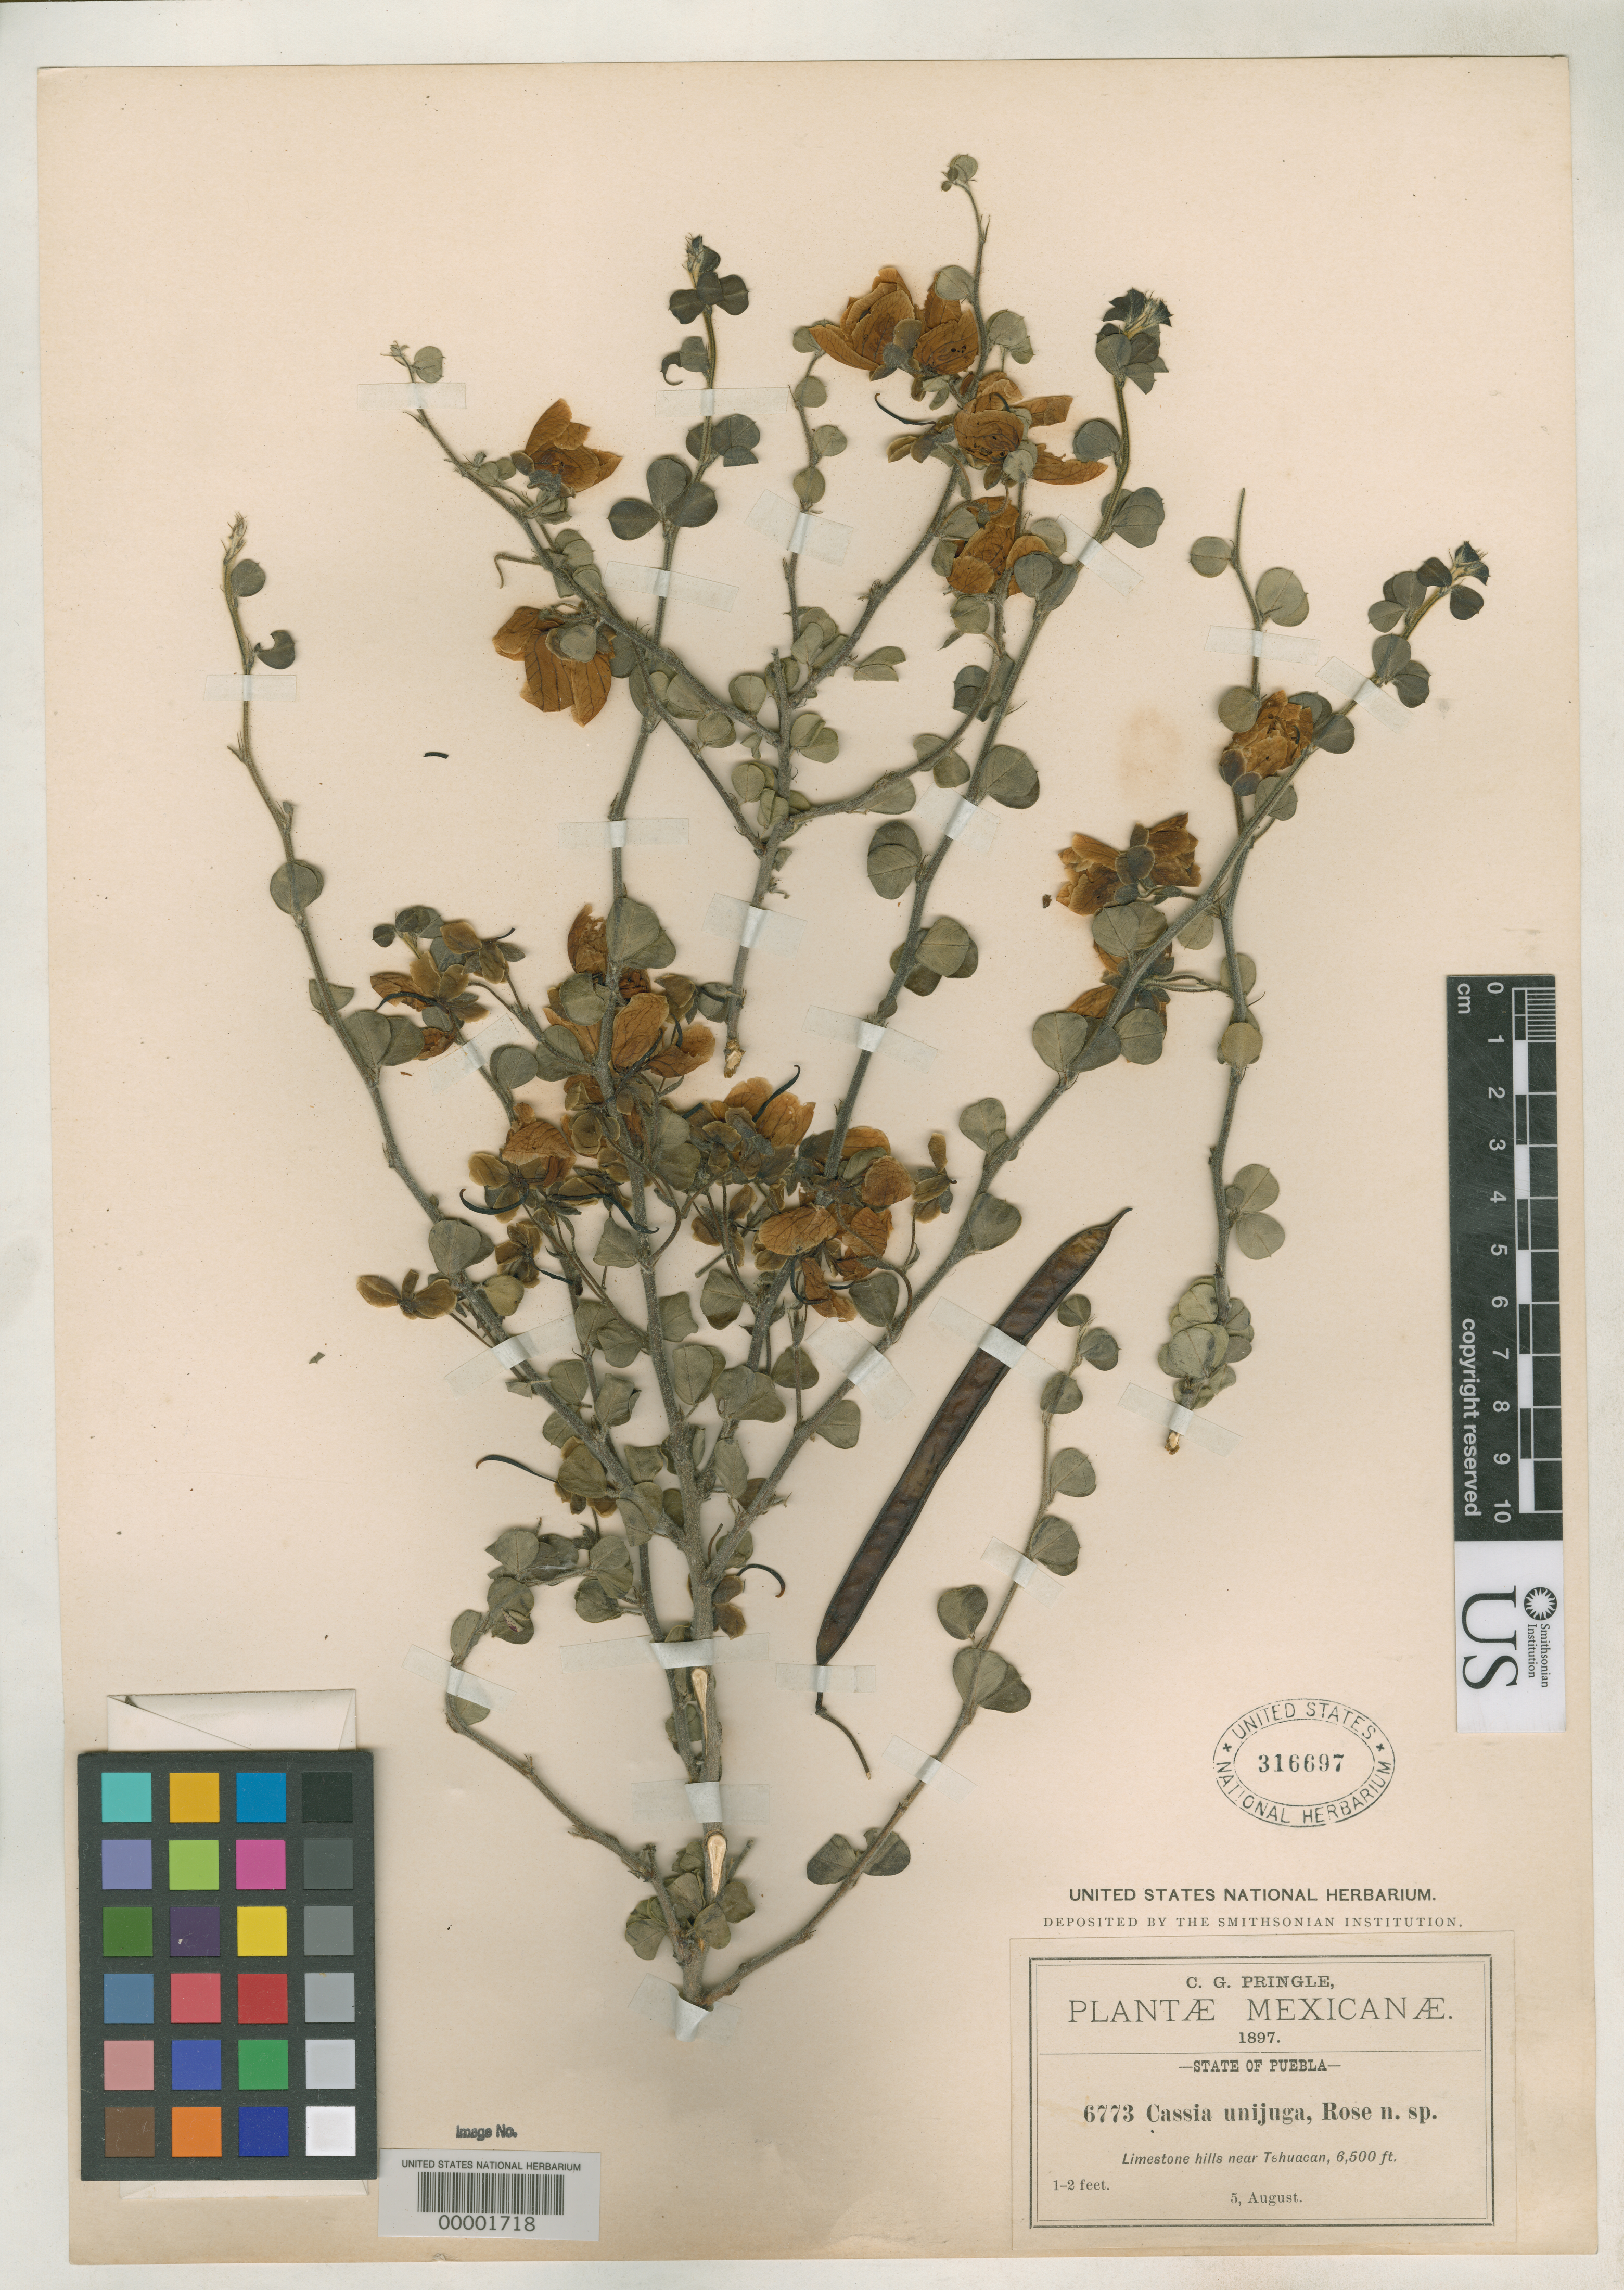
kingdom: Plantae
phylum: Tracheophyta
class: Magnoliopsida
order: Fabales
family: Fabaceae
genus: Cassia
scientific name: Cassia unijuga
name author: Rose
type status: Holotype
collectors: C. G. Pringle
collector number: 6773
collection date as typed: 05 Aug 1897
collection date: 1897-08-05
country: Mexico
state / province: Puebla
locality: Tehuacan; alt. 6500 ft.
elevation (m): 1981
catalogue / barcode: US 316697